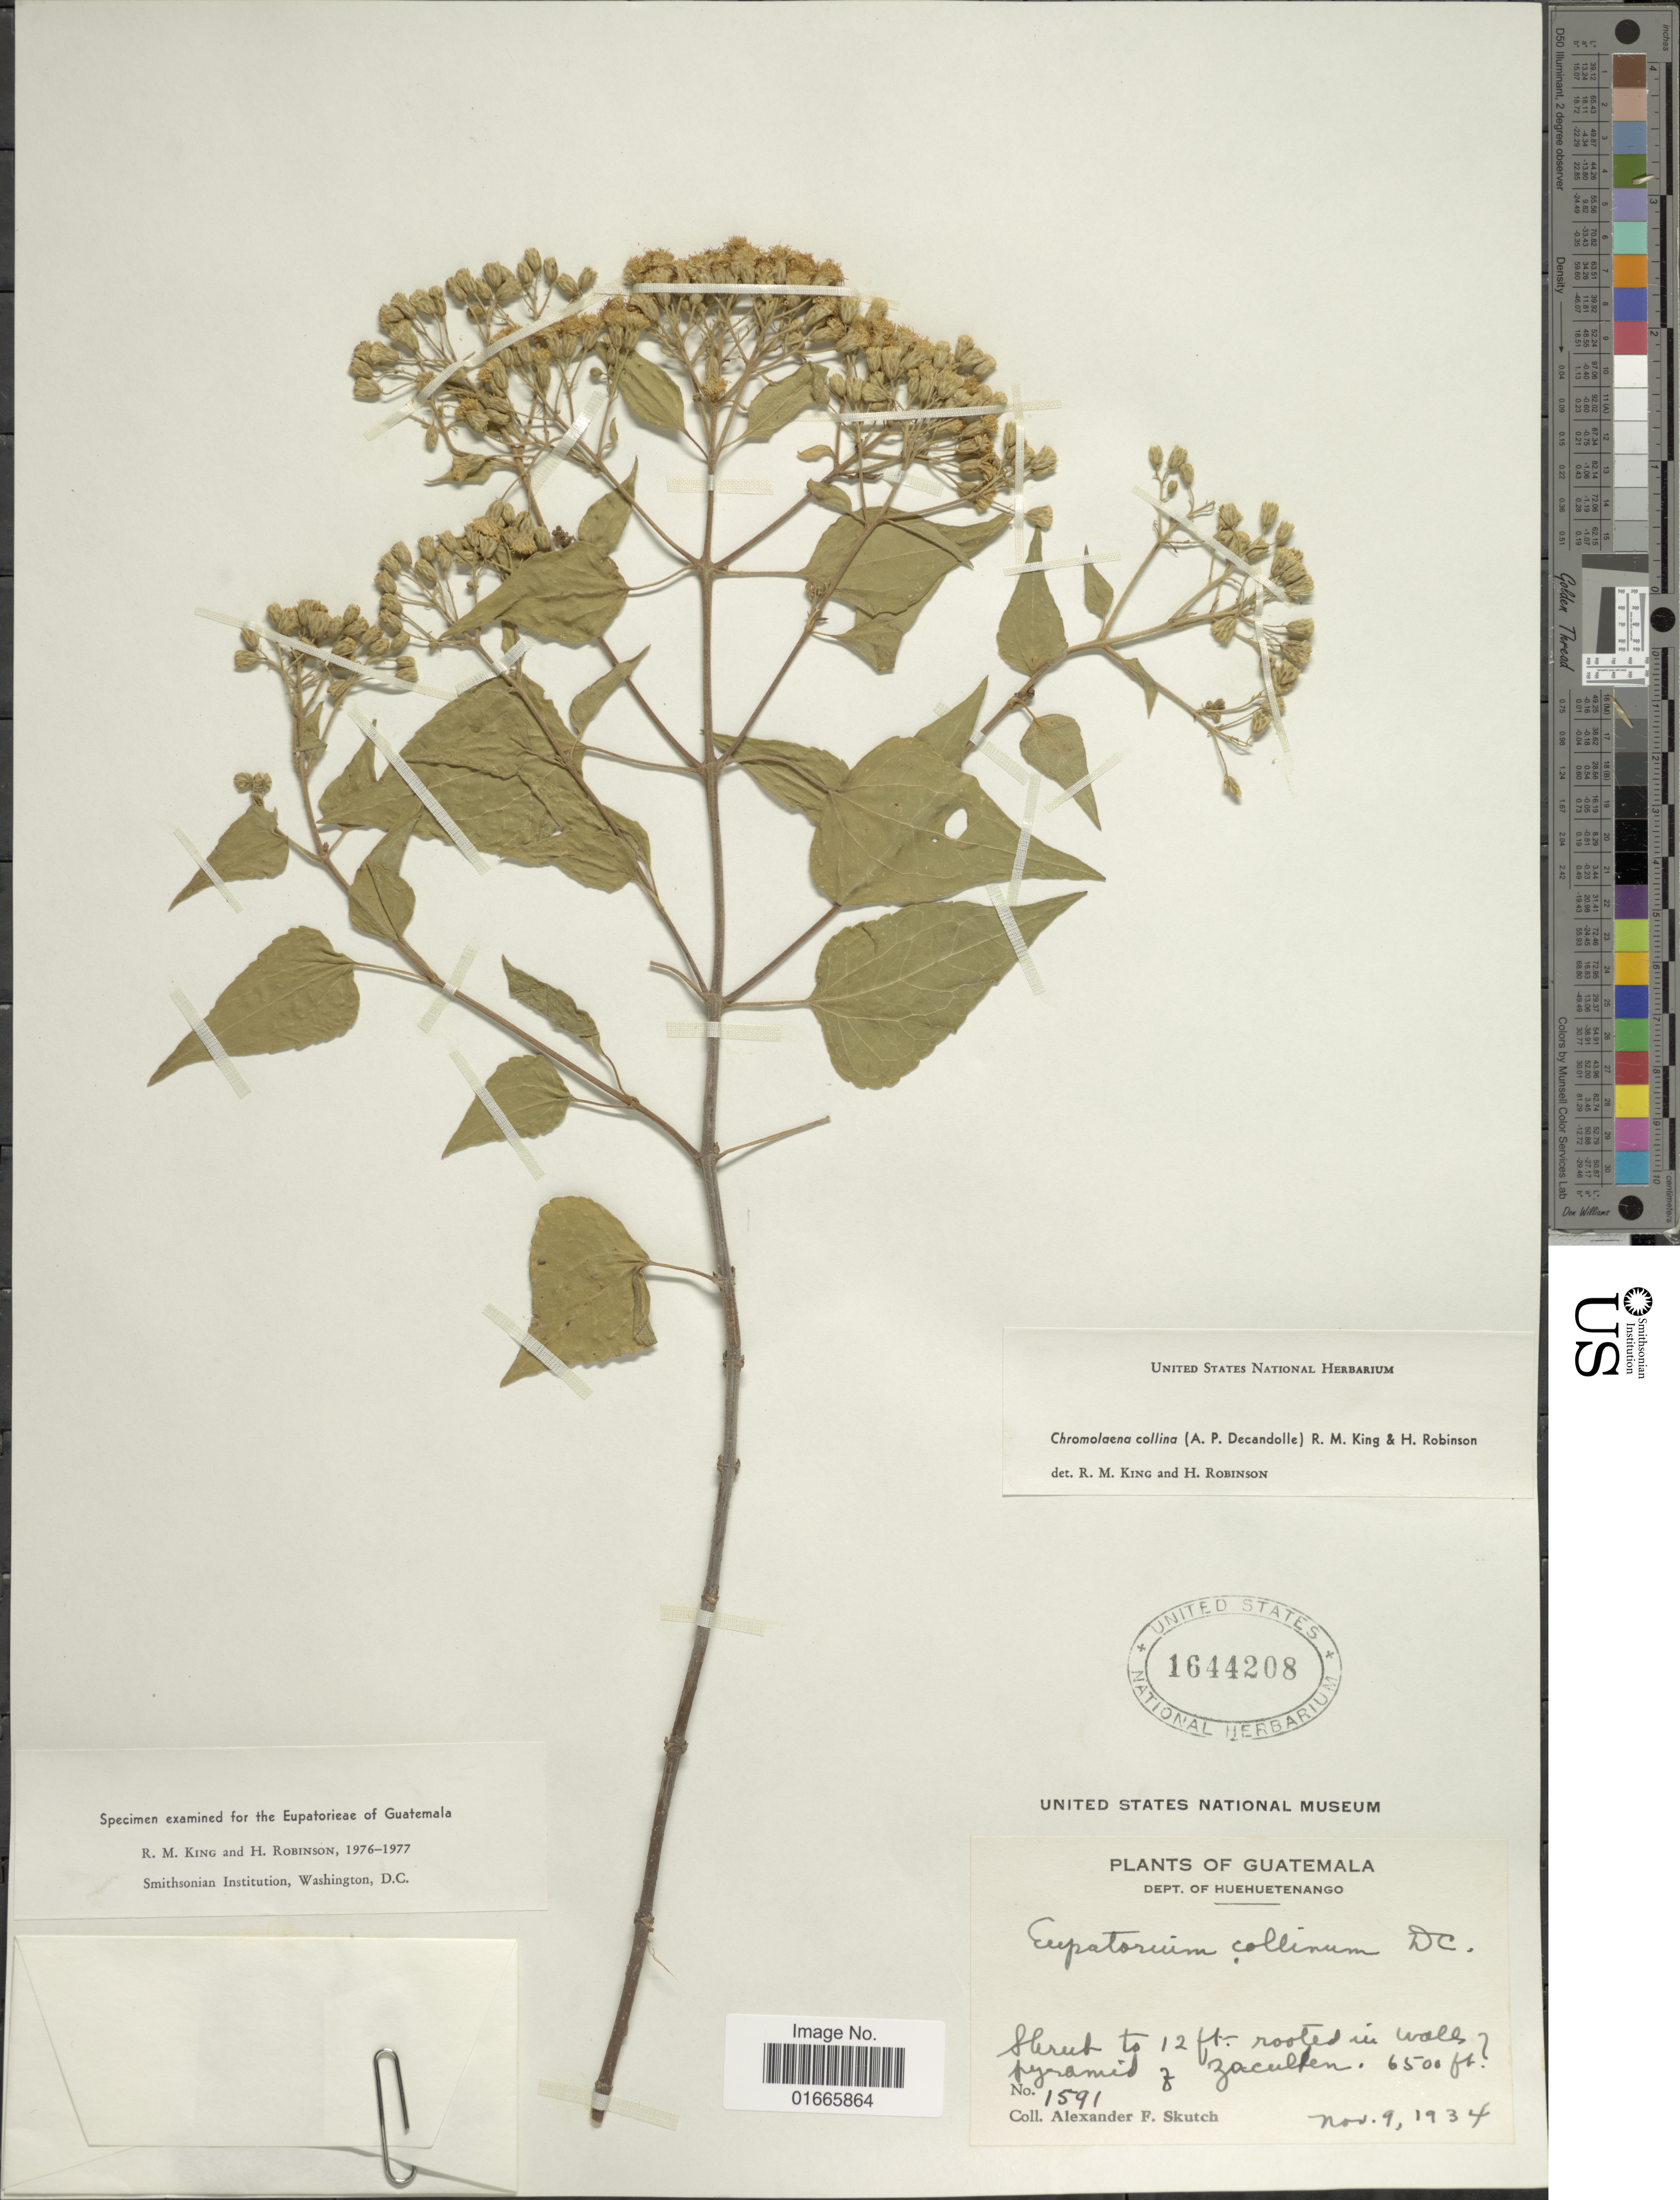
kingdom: Plantae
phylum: Tracheophyta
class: Magnoliopsida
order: Asterales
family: Asteraceae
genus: Chromolaena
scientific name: Chromolaena collina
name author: (DC.) R.M. King & H. Rob.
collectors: A. F. Skutch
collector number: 1591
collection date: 1934-11-09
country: Guatemala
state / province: Huehuetenango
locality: Dept. of Huehuetenango, Shrub to 12 ft. rooted in walls pyramid & Zaculeu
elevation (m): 1981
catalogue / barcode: US 1644208